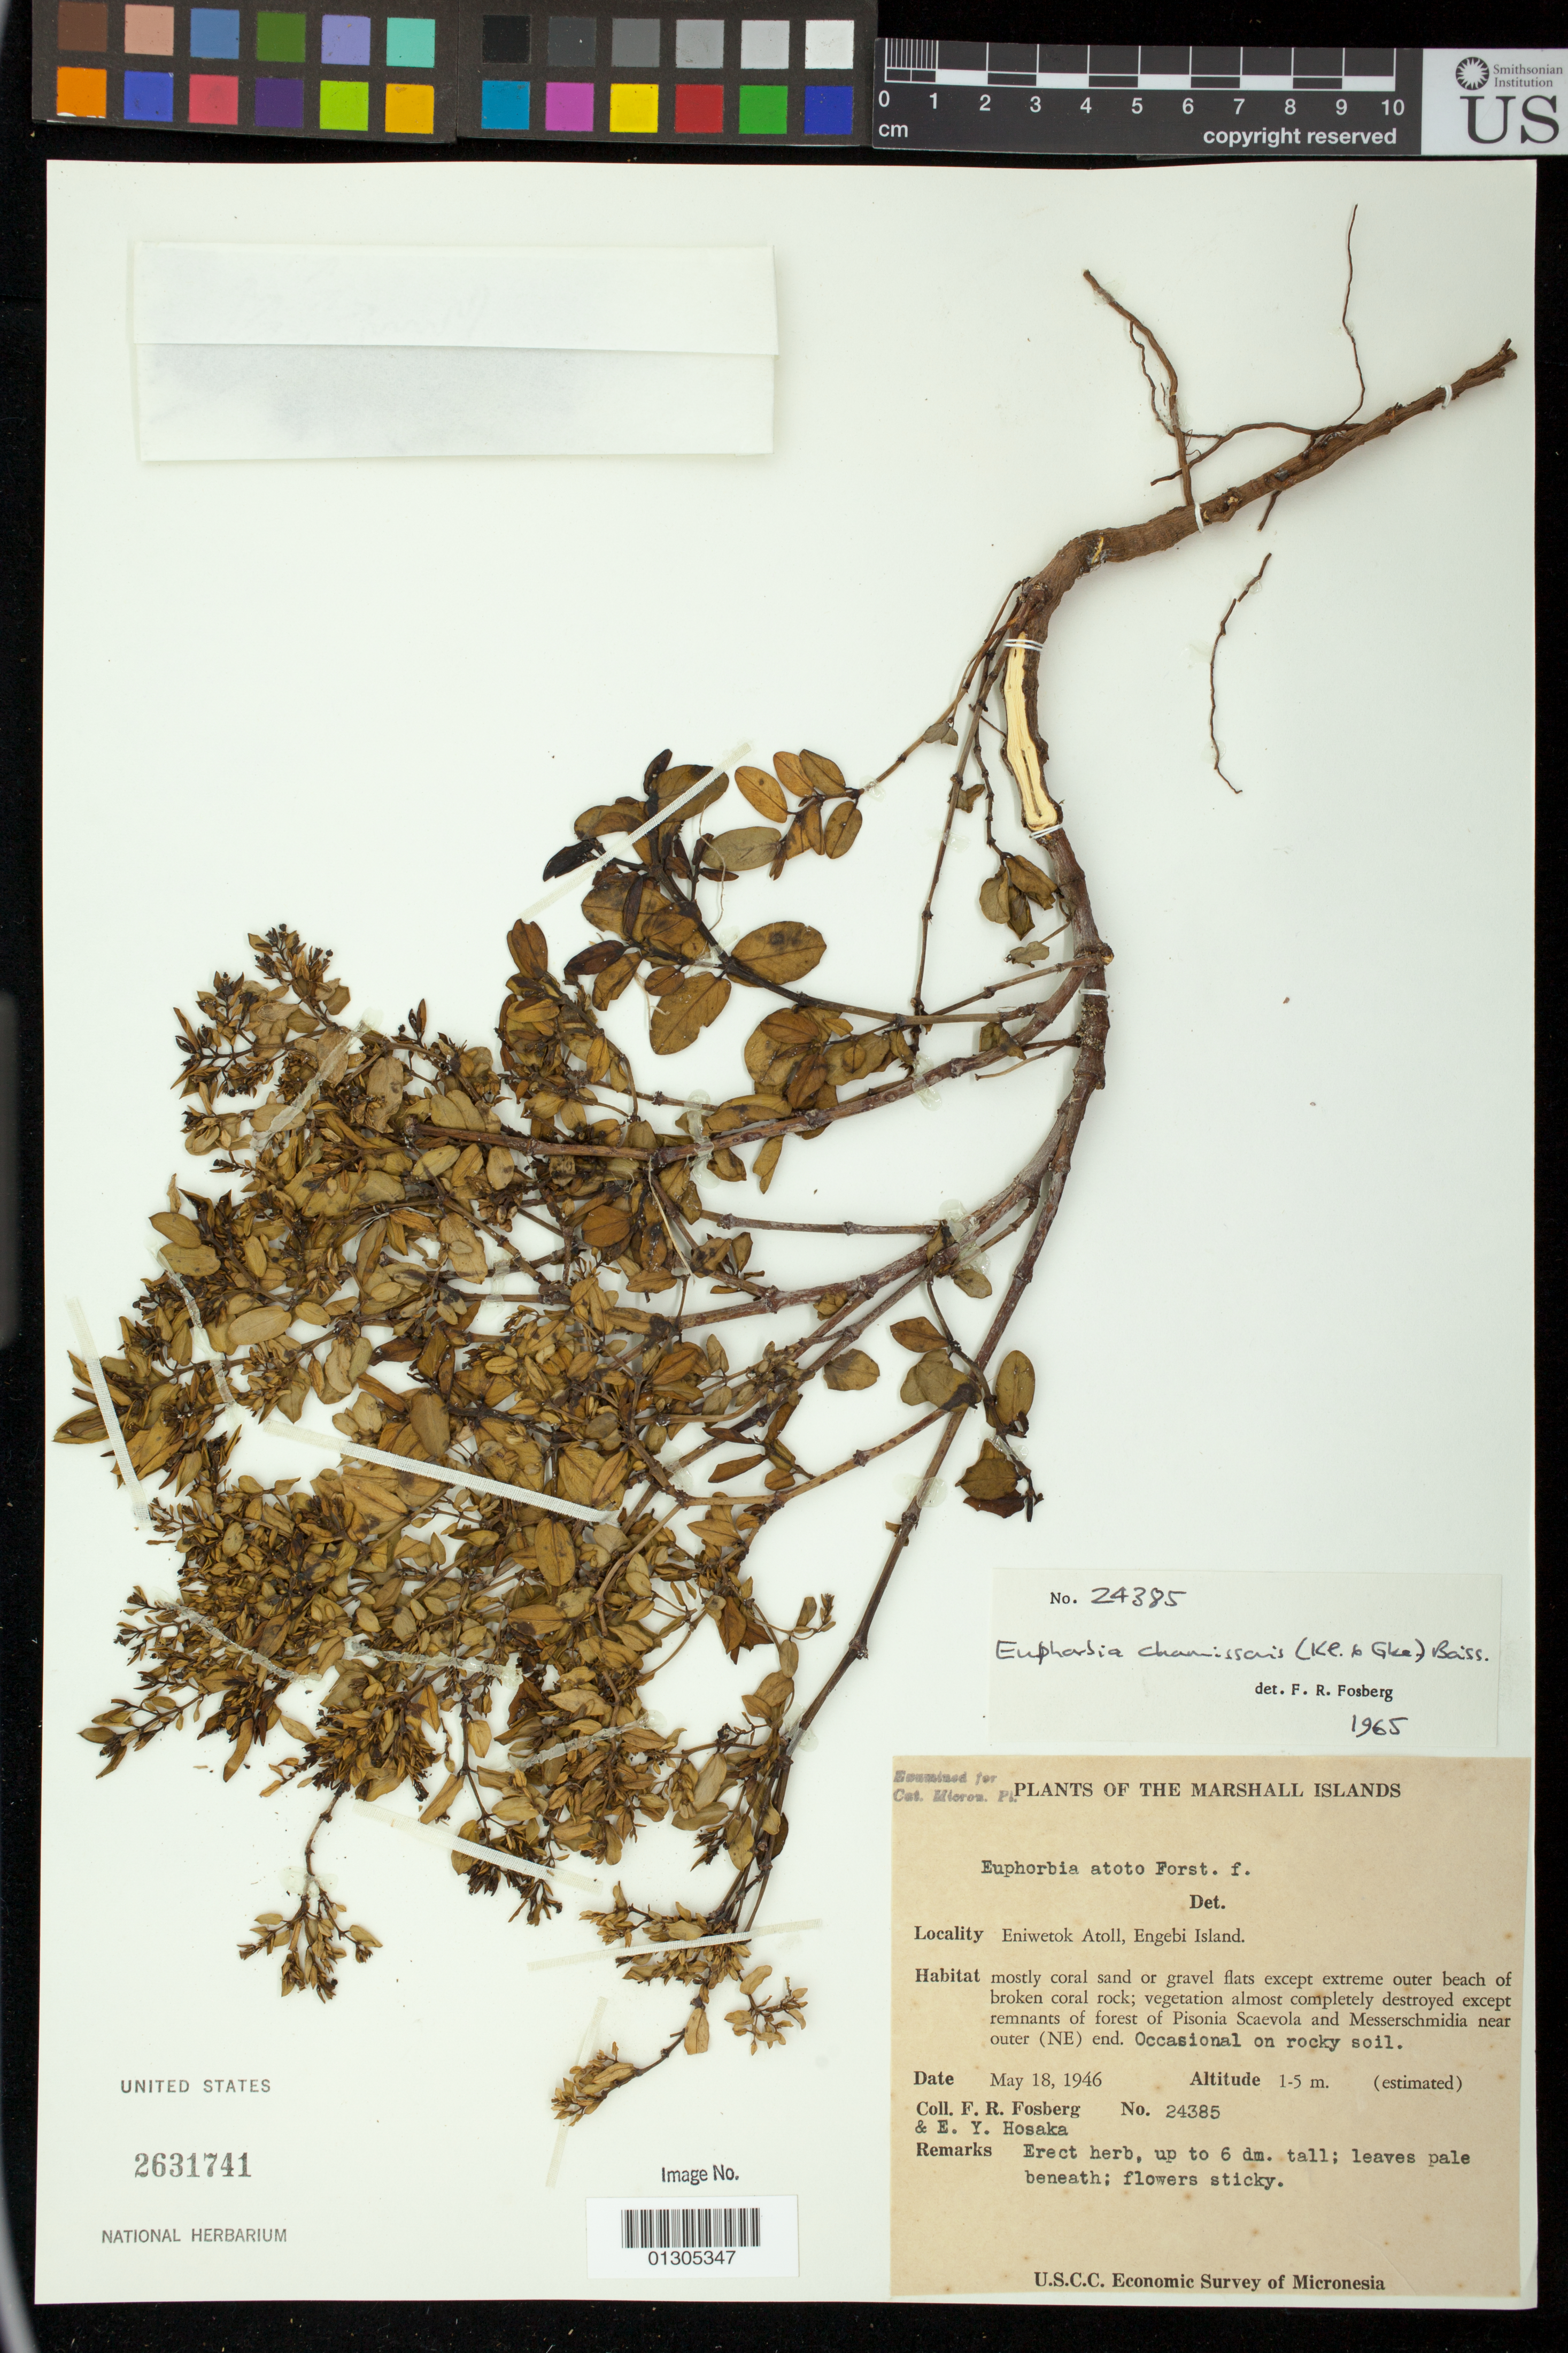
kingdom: Plantae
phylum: Tracheophyta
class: Magnoliopsida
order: Malpighiales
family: Euphorbiaceae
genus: Euphorbia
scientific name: Euphorbia chamissonis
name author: (Klotzsch ex Klotzsch & Garcke) Boiss.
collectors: F. R. Fosberg & E. Y. Hosaka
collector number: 24385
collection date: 1946-05-18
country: Marshall Islands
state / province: Enewetak Atoll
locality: Eniwetok Atoll, Engebi Island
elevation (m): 1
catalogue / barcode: US 2631741